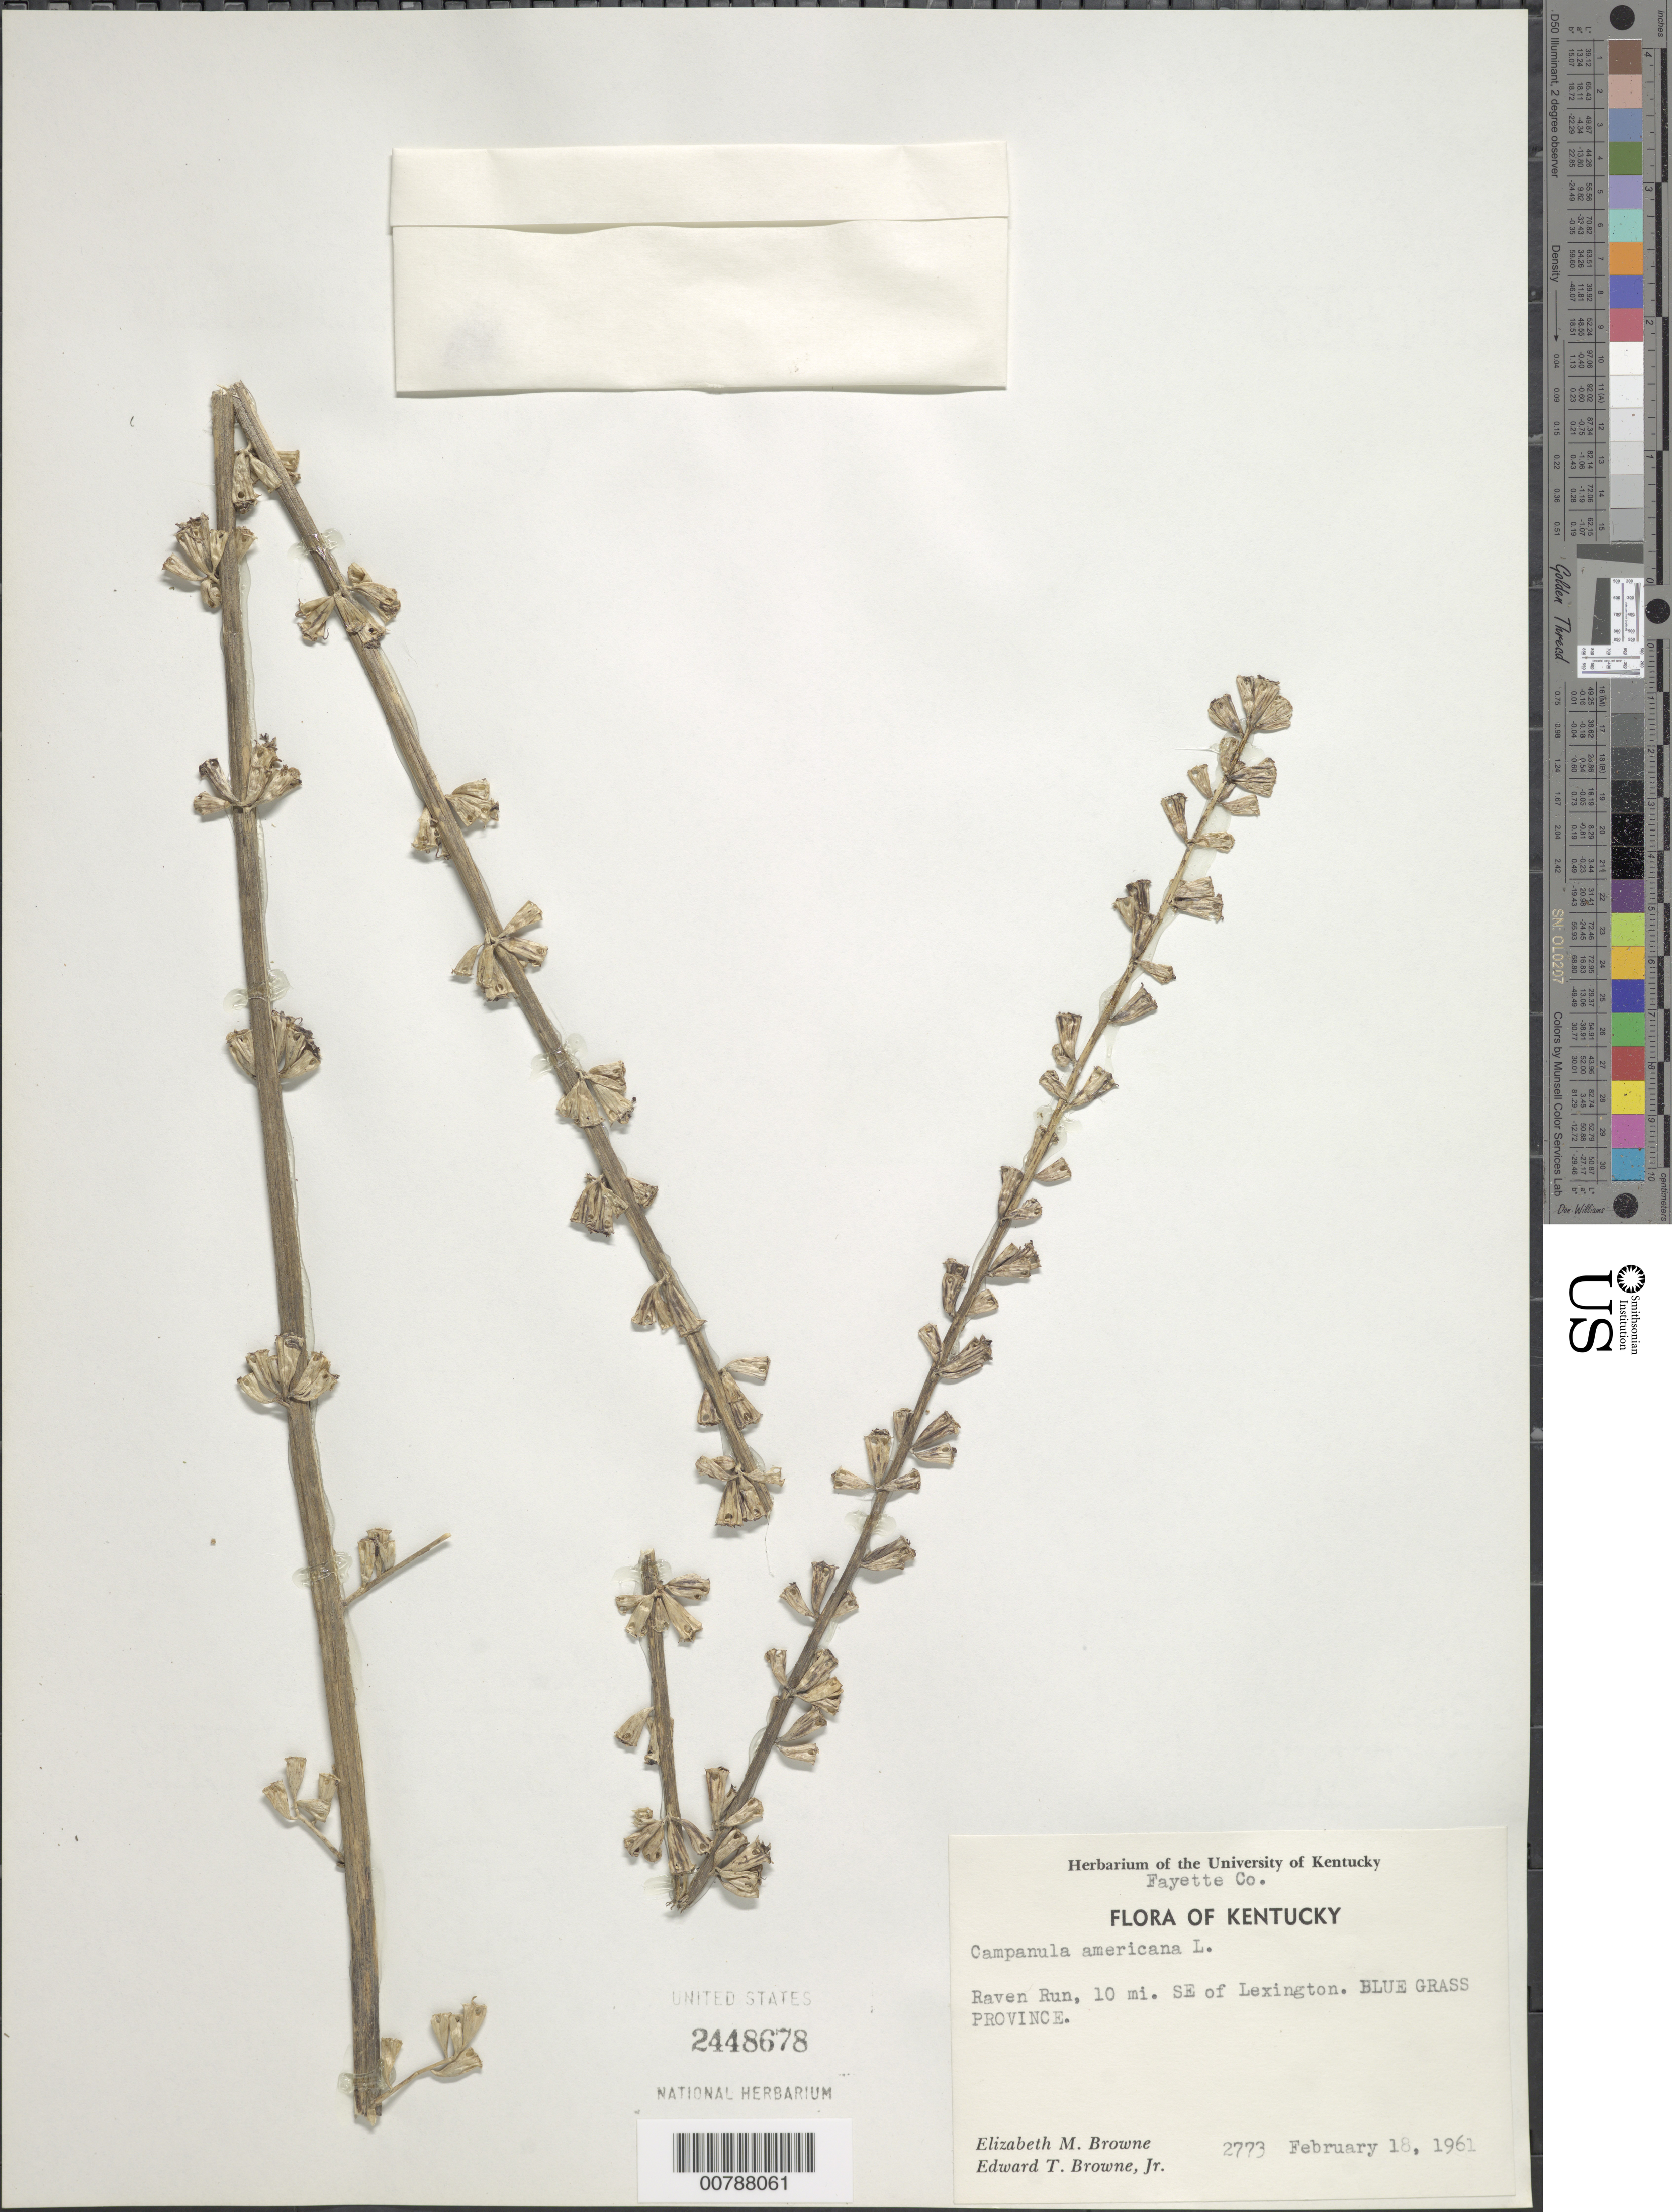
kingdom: Plantae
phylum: Tracheophyta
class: Magnoliopsida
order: Asterales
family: Campanulaceae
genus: Campanula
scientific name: Campanula americana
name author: L.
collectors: E. M. Browne & E. Browne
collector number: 2773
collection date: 1961-02-18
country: United States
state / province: Kentucky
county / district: Fayette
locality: Raven Run, 10 mi. SE of Lexington. Blue Grass Province.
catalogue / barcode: US 2448678